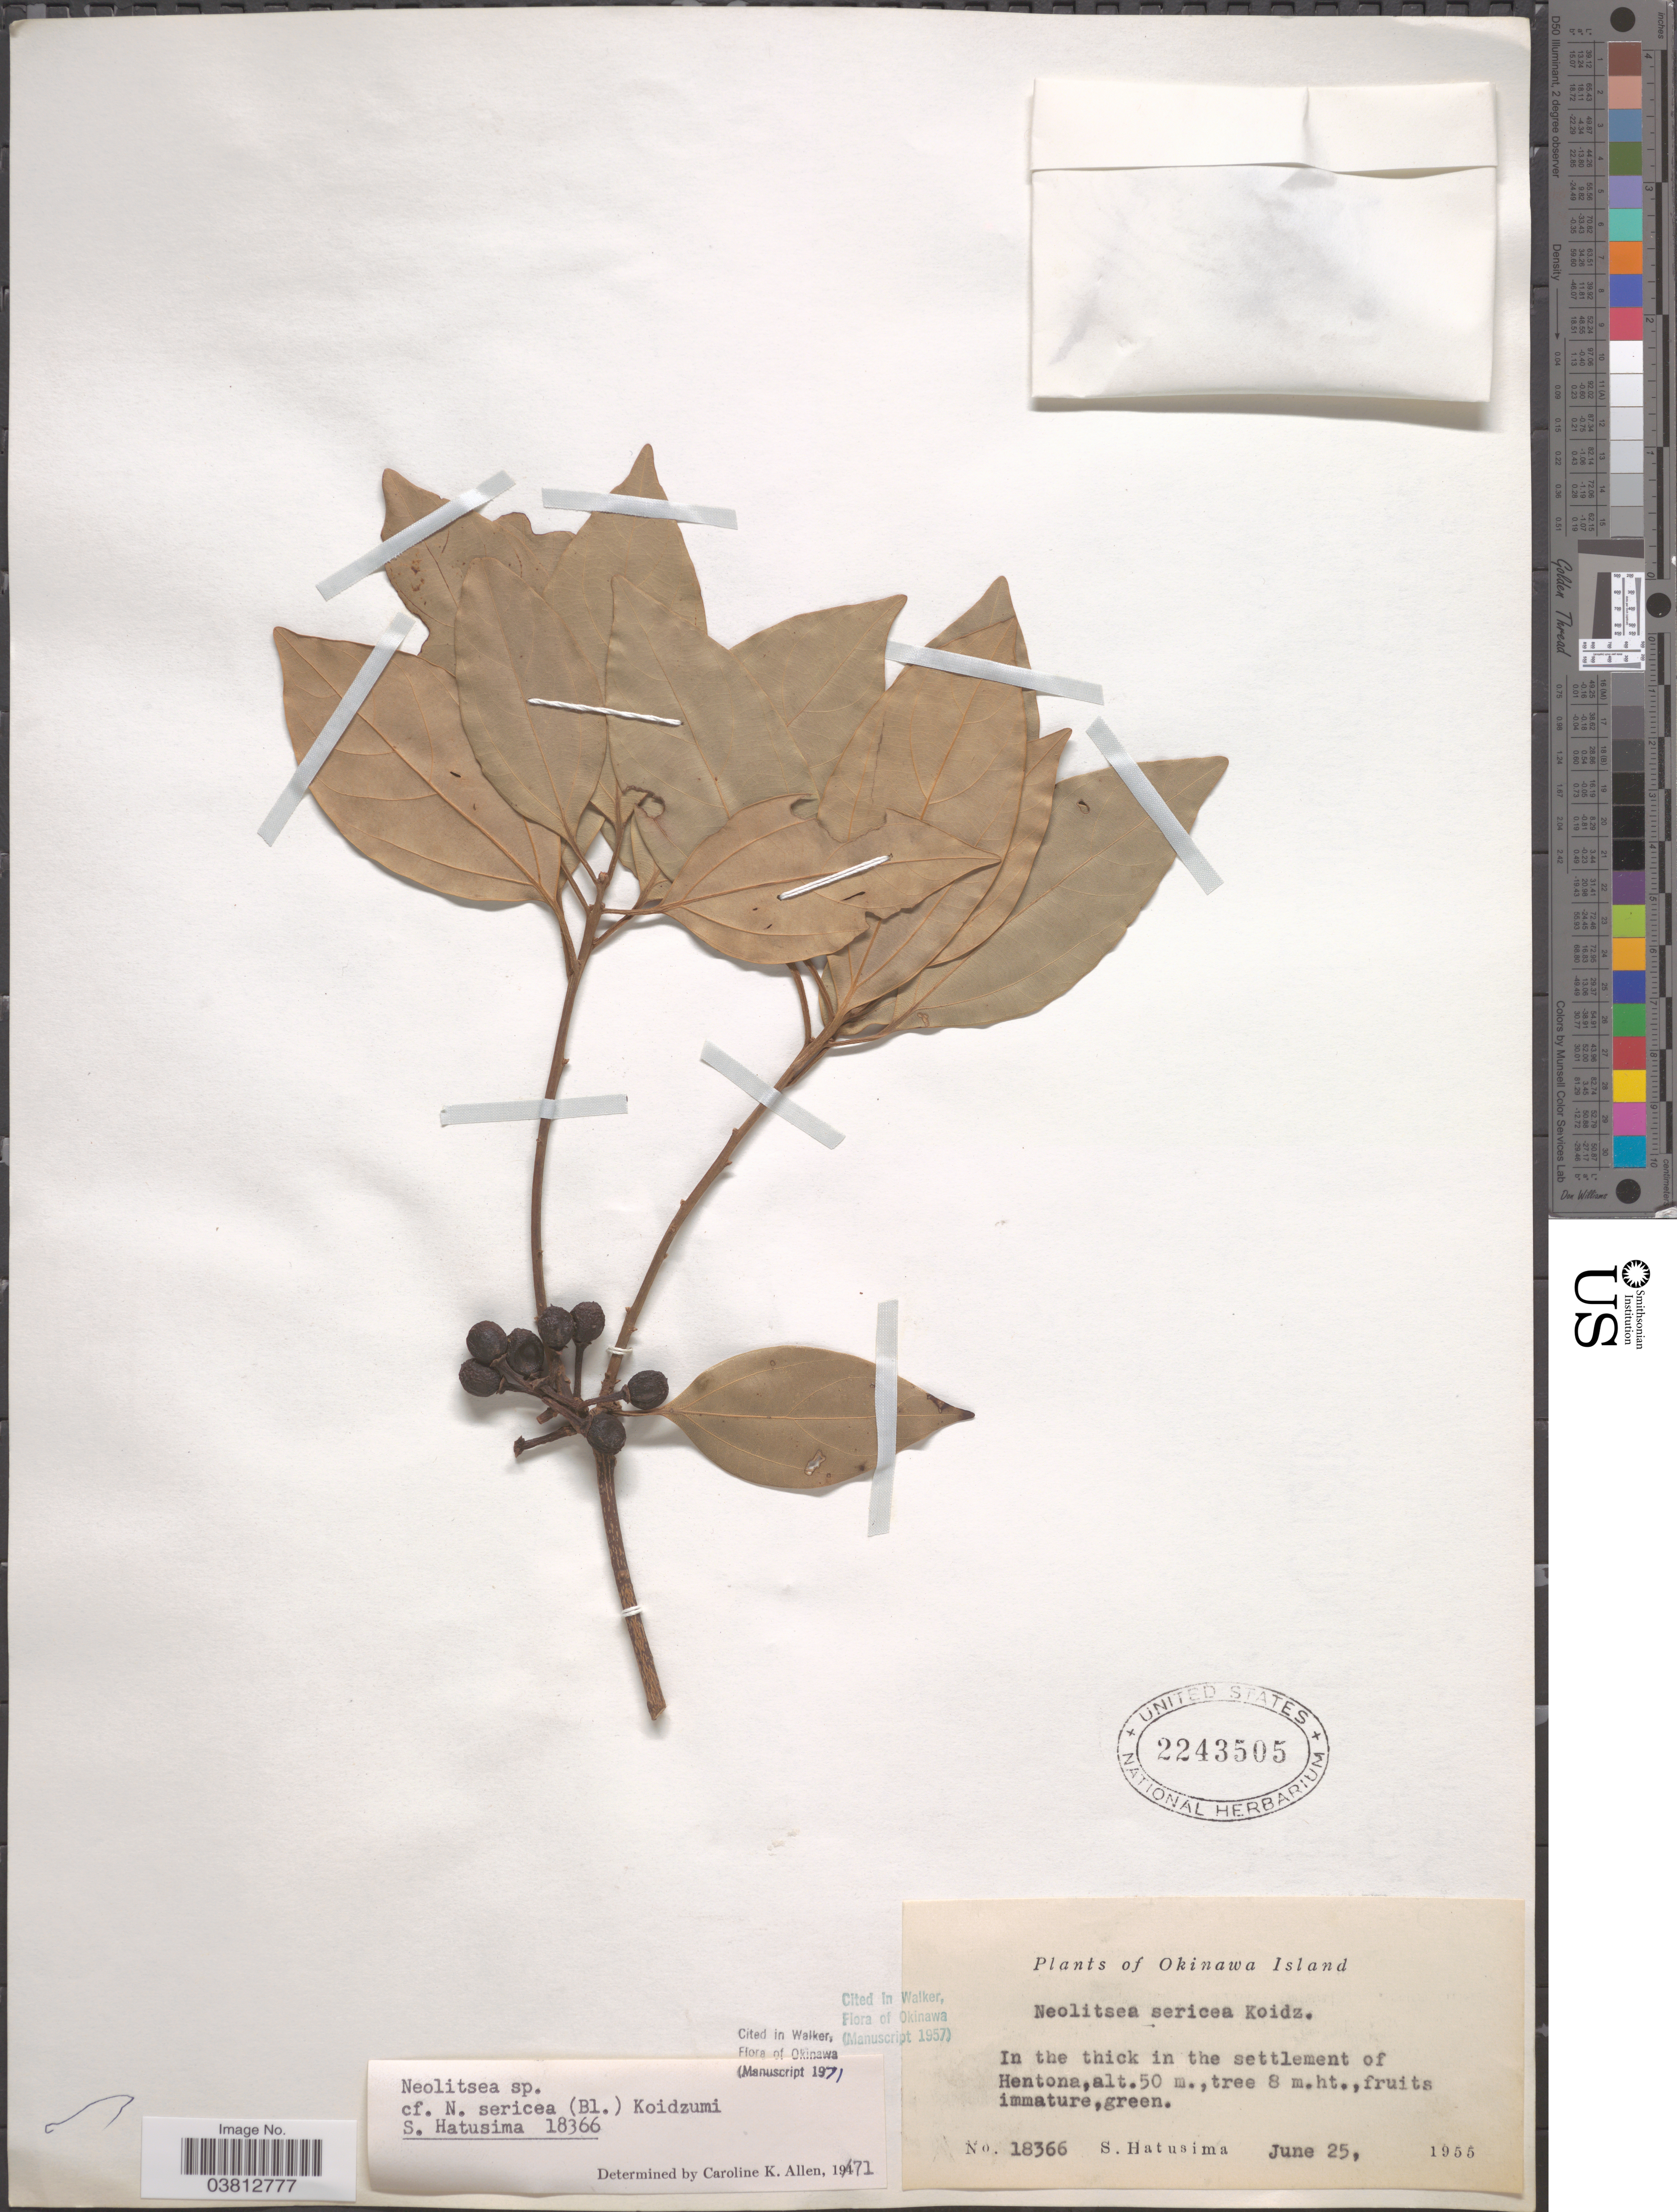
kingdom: Plantae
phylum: Tracheophyta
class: Magnoliopsida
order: Laurales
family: Lauraceae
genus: Neolitsea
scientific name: Neolitsea sericea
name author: (Blume) Koidz.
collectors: S. Hatusima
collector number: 18366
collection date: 1955-06-25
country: Japan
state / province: Okinawa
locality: Okinawa Island. In the thick in the settlement of Hentona.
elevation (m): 50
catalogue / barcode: US 2243505